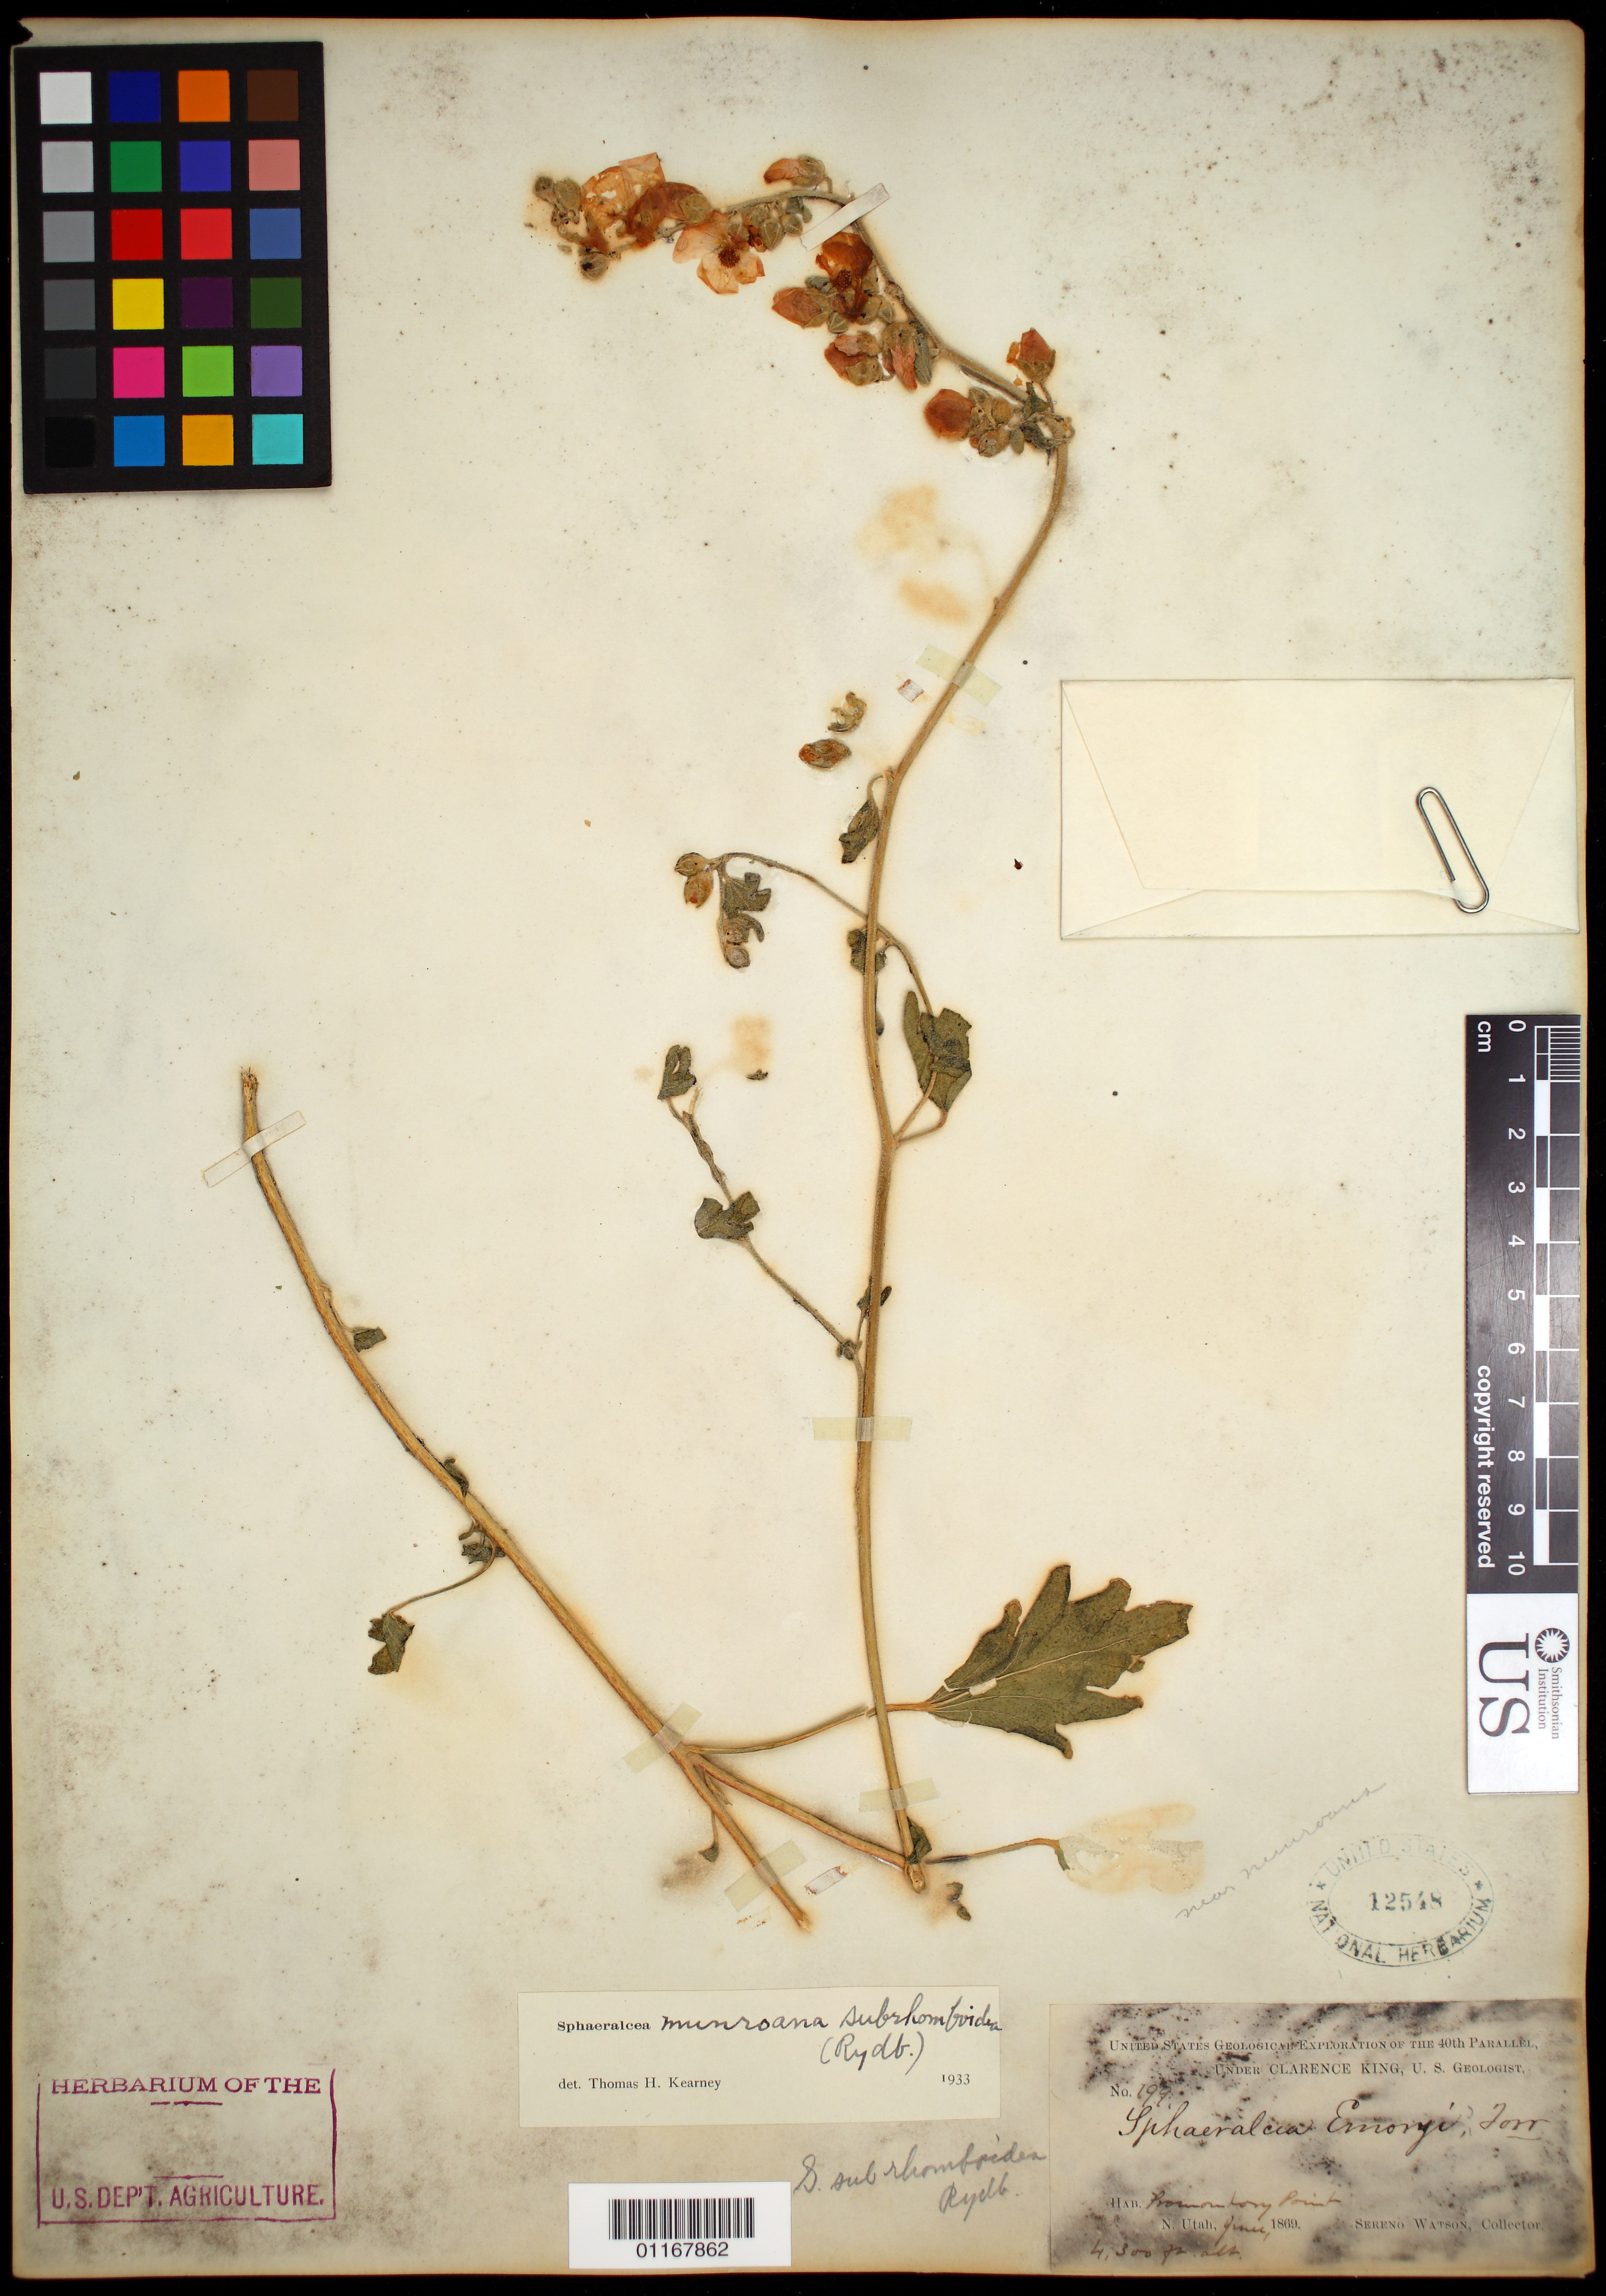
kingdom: Plantae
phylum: Tracheophyta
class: Magnoliopsida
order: Malvales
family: Malvaceae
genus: Sphaeralcea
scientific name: Sphaeralcea munroana subsp. subrhomboidea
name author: (Rydb.) Kearney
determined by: Kearney, T. H.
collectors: S. Watson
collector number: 199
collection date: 1869-06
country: United States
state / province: Utah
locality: Promontory Point, N. Utah.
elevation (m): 1311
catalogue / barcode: US 12548